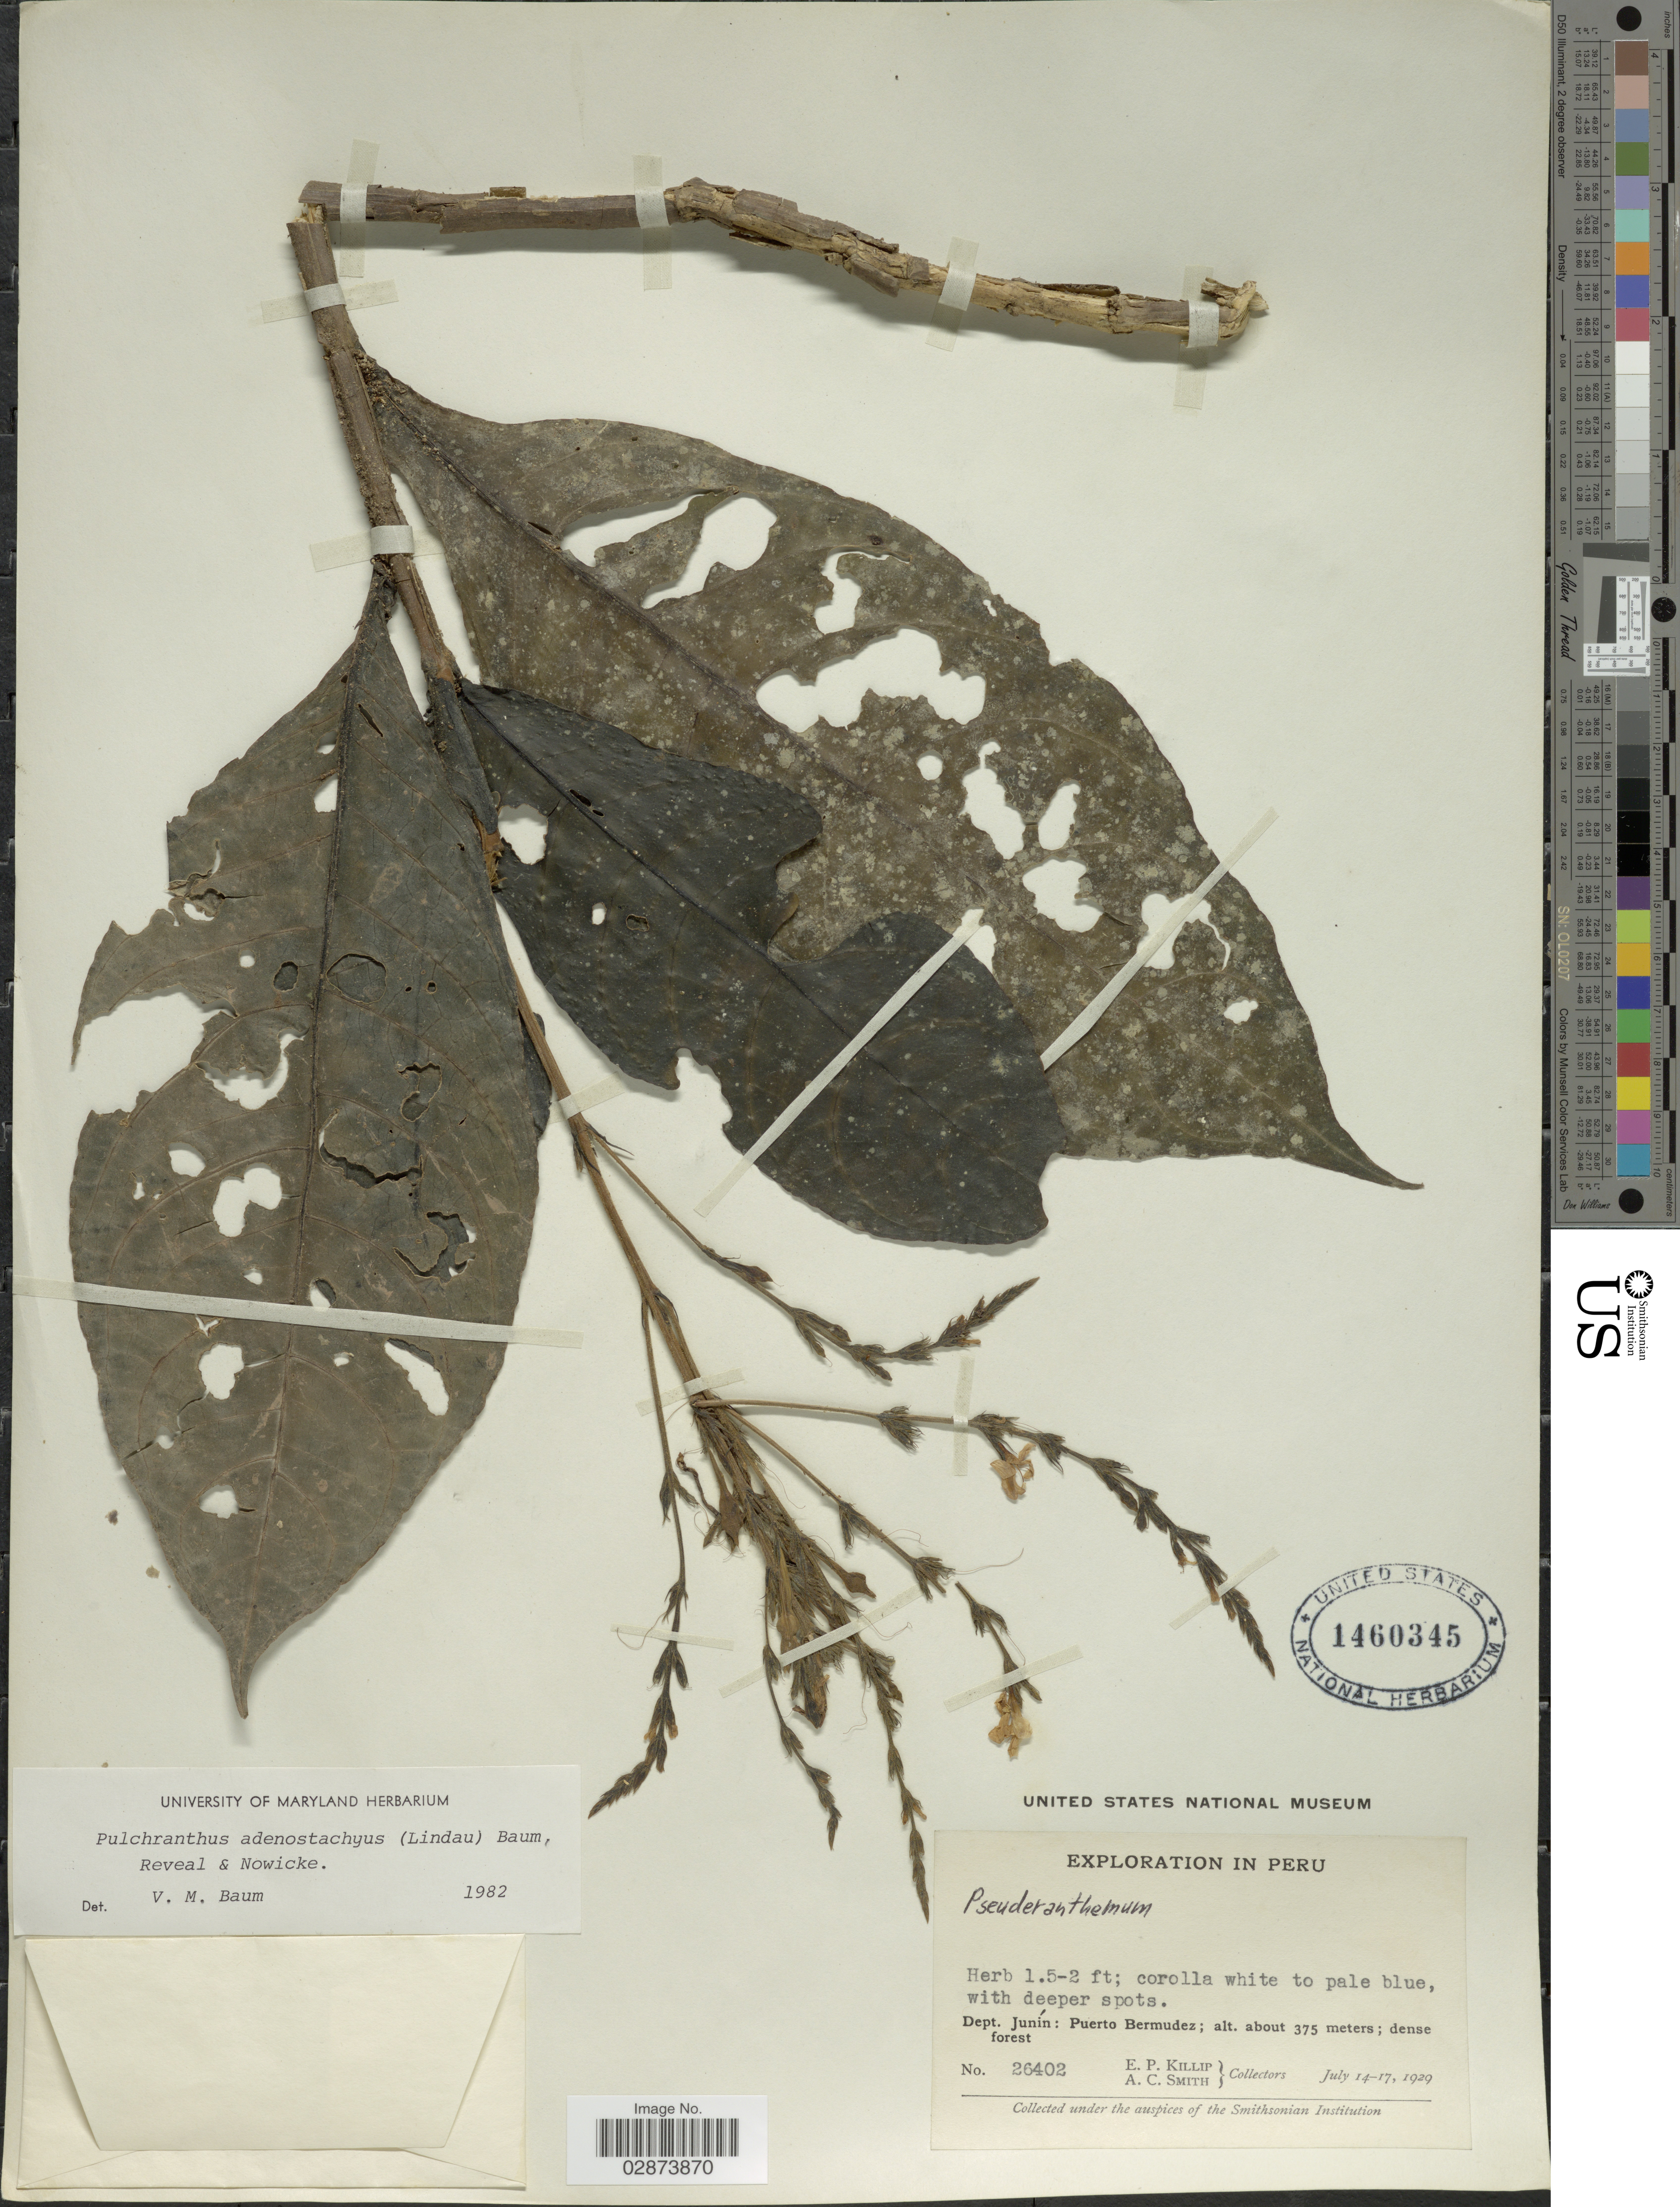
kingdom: Plantae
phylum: Tracheophyta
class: Magnoliopsida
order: Lamiales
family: Acanthaceae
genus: Pulchranthus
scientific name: Pulchranthus adenostachyus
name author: (Lindau) V.M. Baum et al.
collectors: E. P. Killip & A. C. Smith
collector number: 26402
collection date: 1929-07-14/1929-07-17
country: Peru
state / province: Junín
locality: Dept. Junín: Puerto Bermudez.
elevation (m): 375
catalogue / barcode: US 1460345